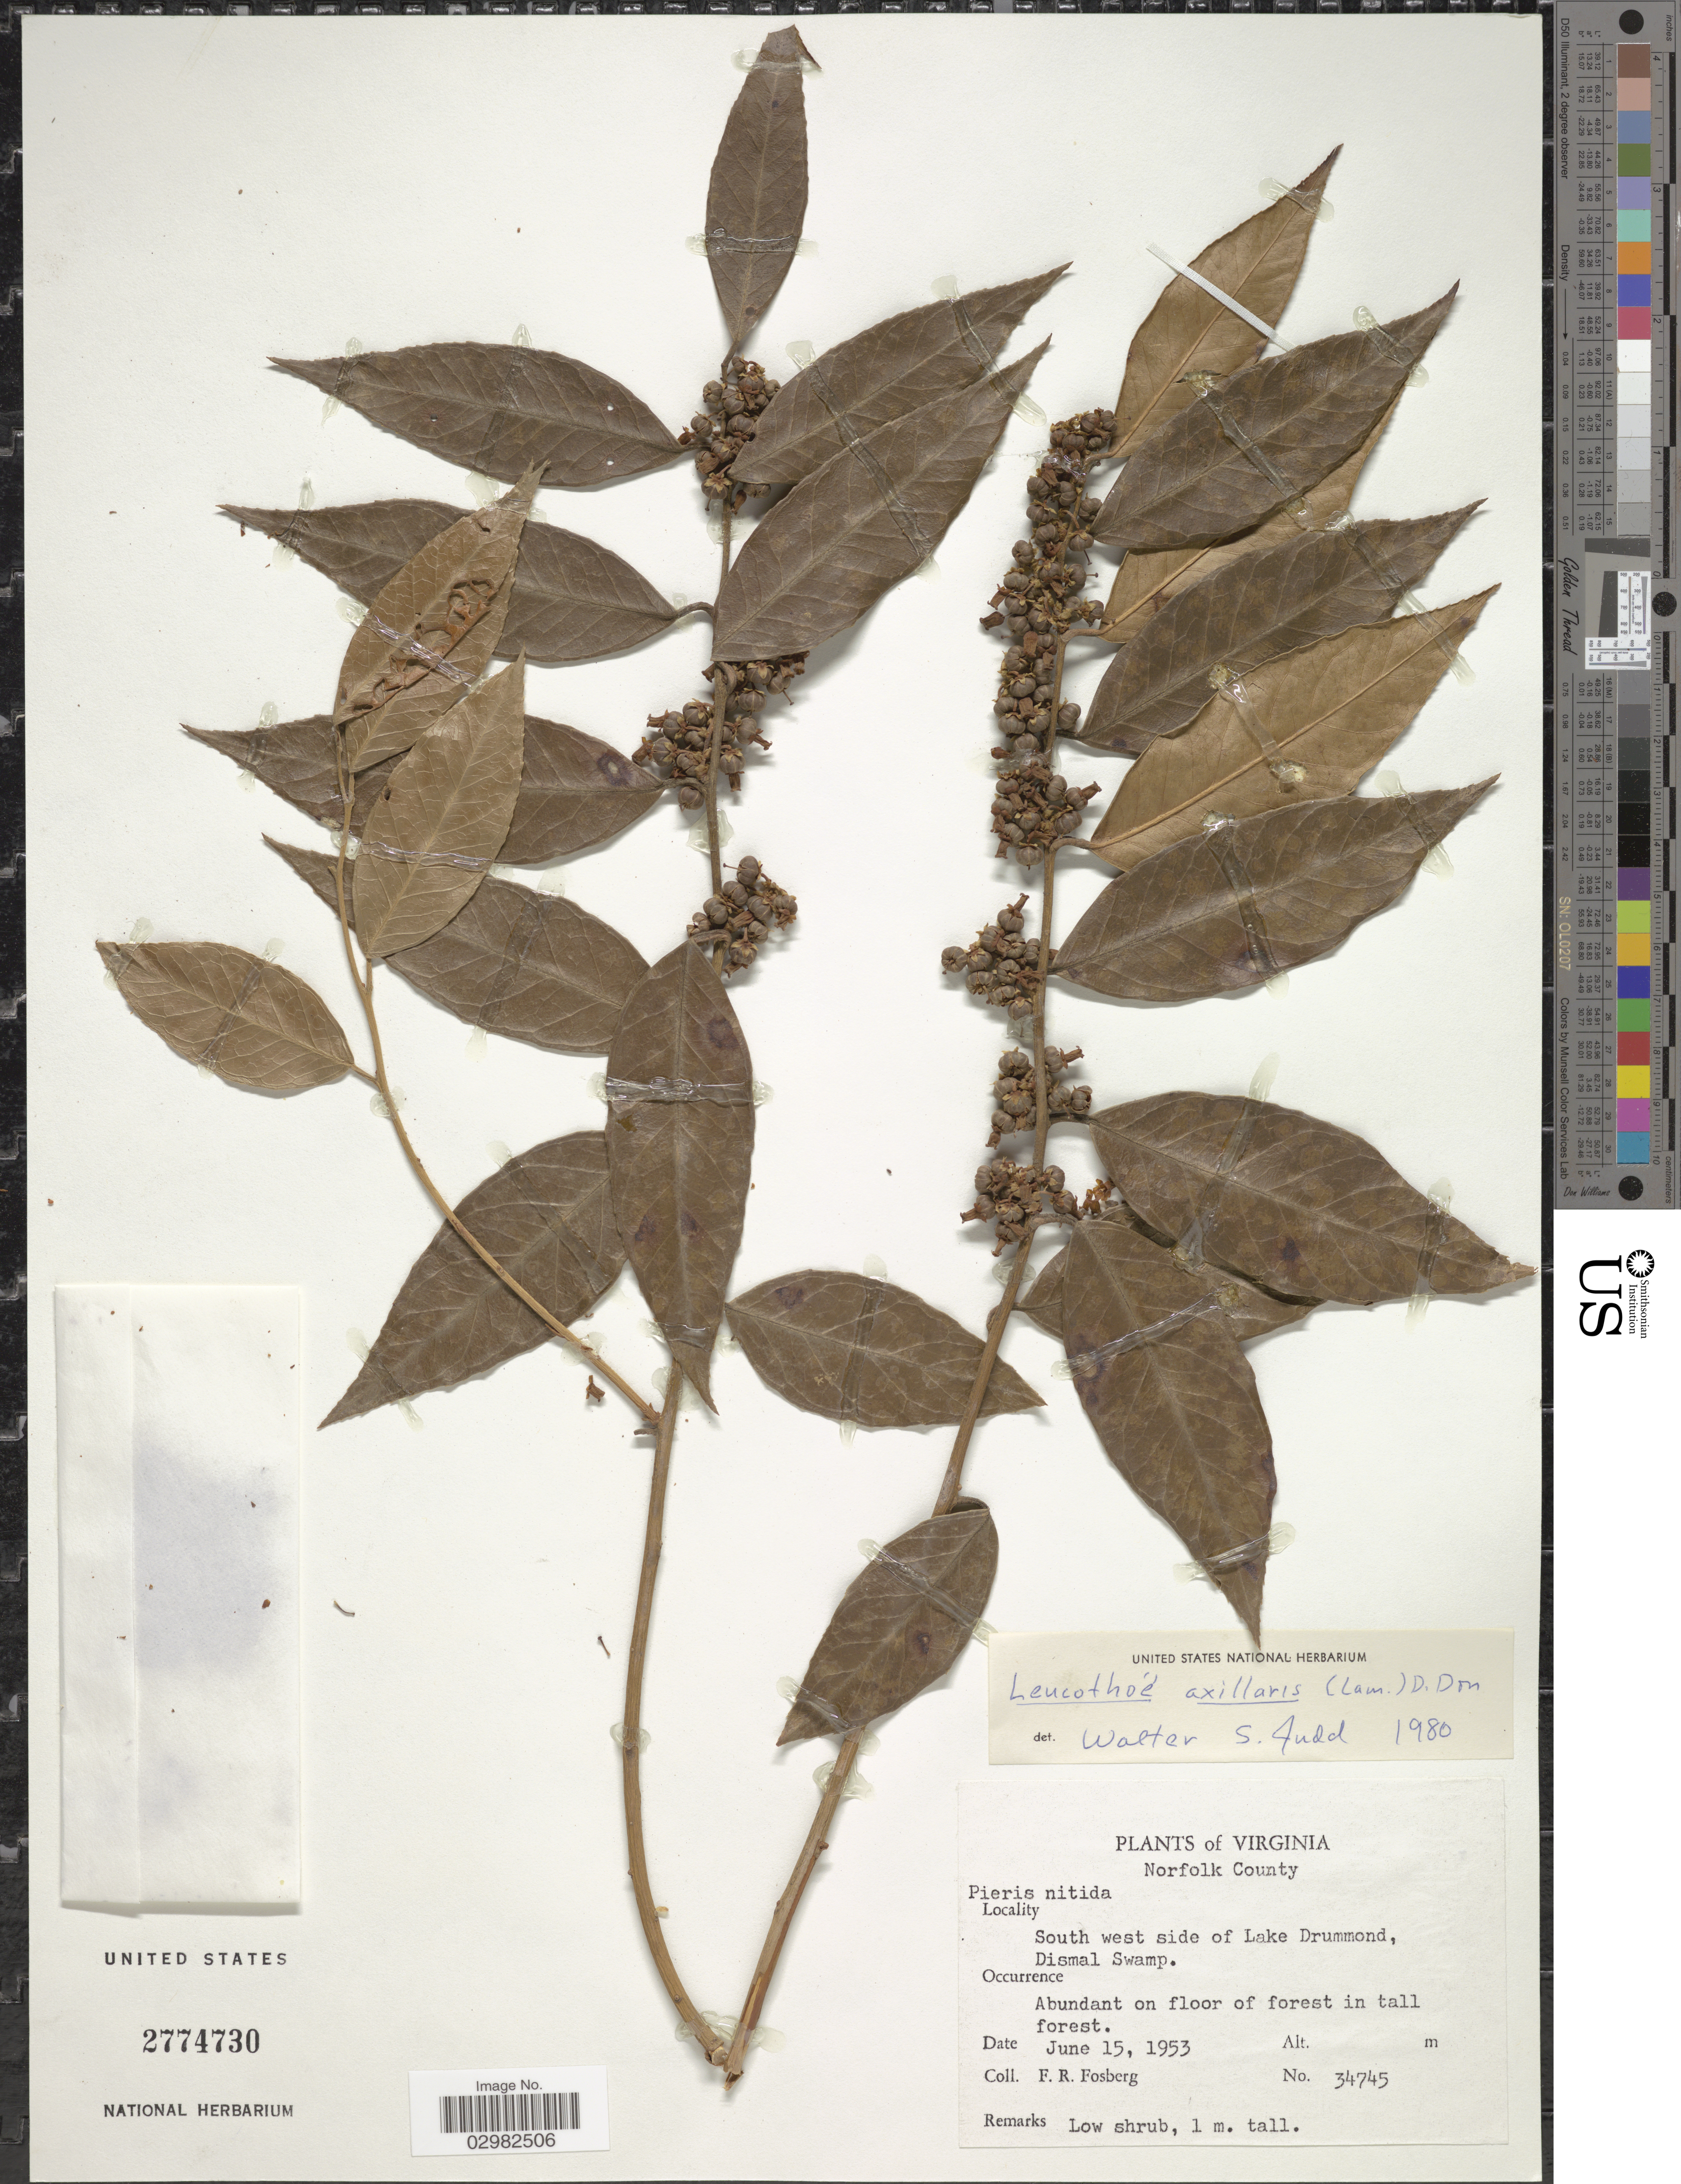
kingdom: Plantae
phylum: Tracheophyta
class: Magnoliopsida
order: Ericales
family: Ericaceae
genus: Leucothoe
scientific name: Leucothoë axillaris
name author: (Lam.) D. Don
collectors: F. R. Fosberg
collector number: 34745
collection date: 1953-06-15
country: United States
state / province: Virginia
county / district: City of Norfolk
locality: Norfolk County, South west side of Lake Drummond, Dismal Swamp.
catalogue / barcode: US 2774730